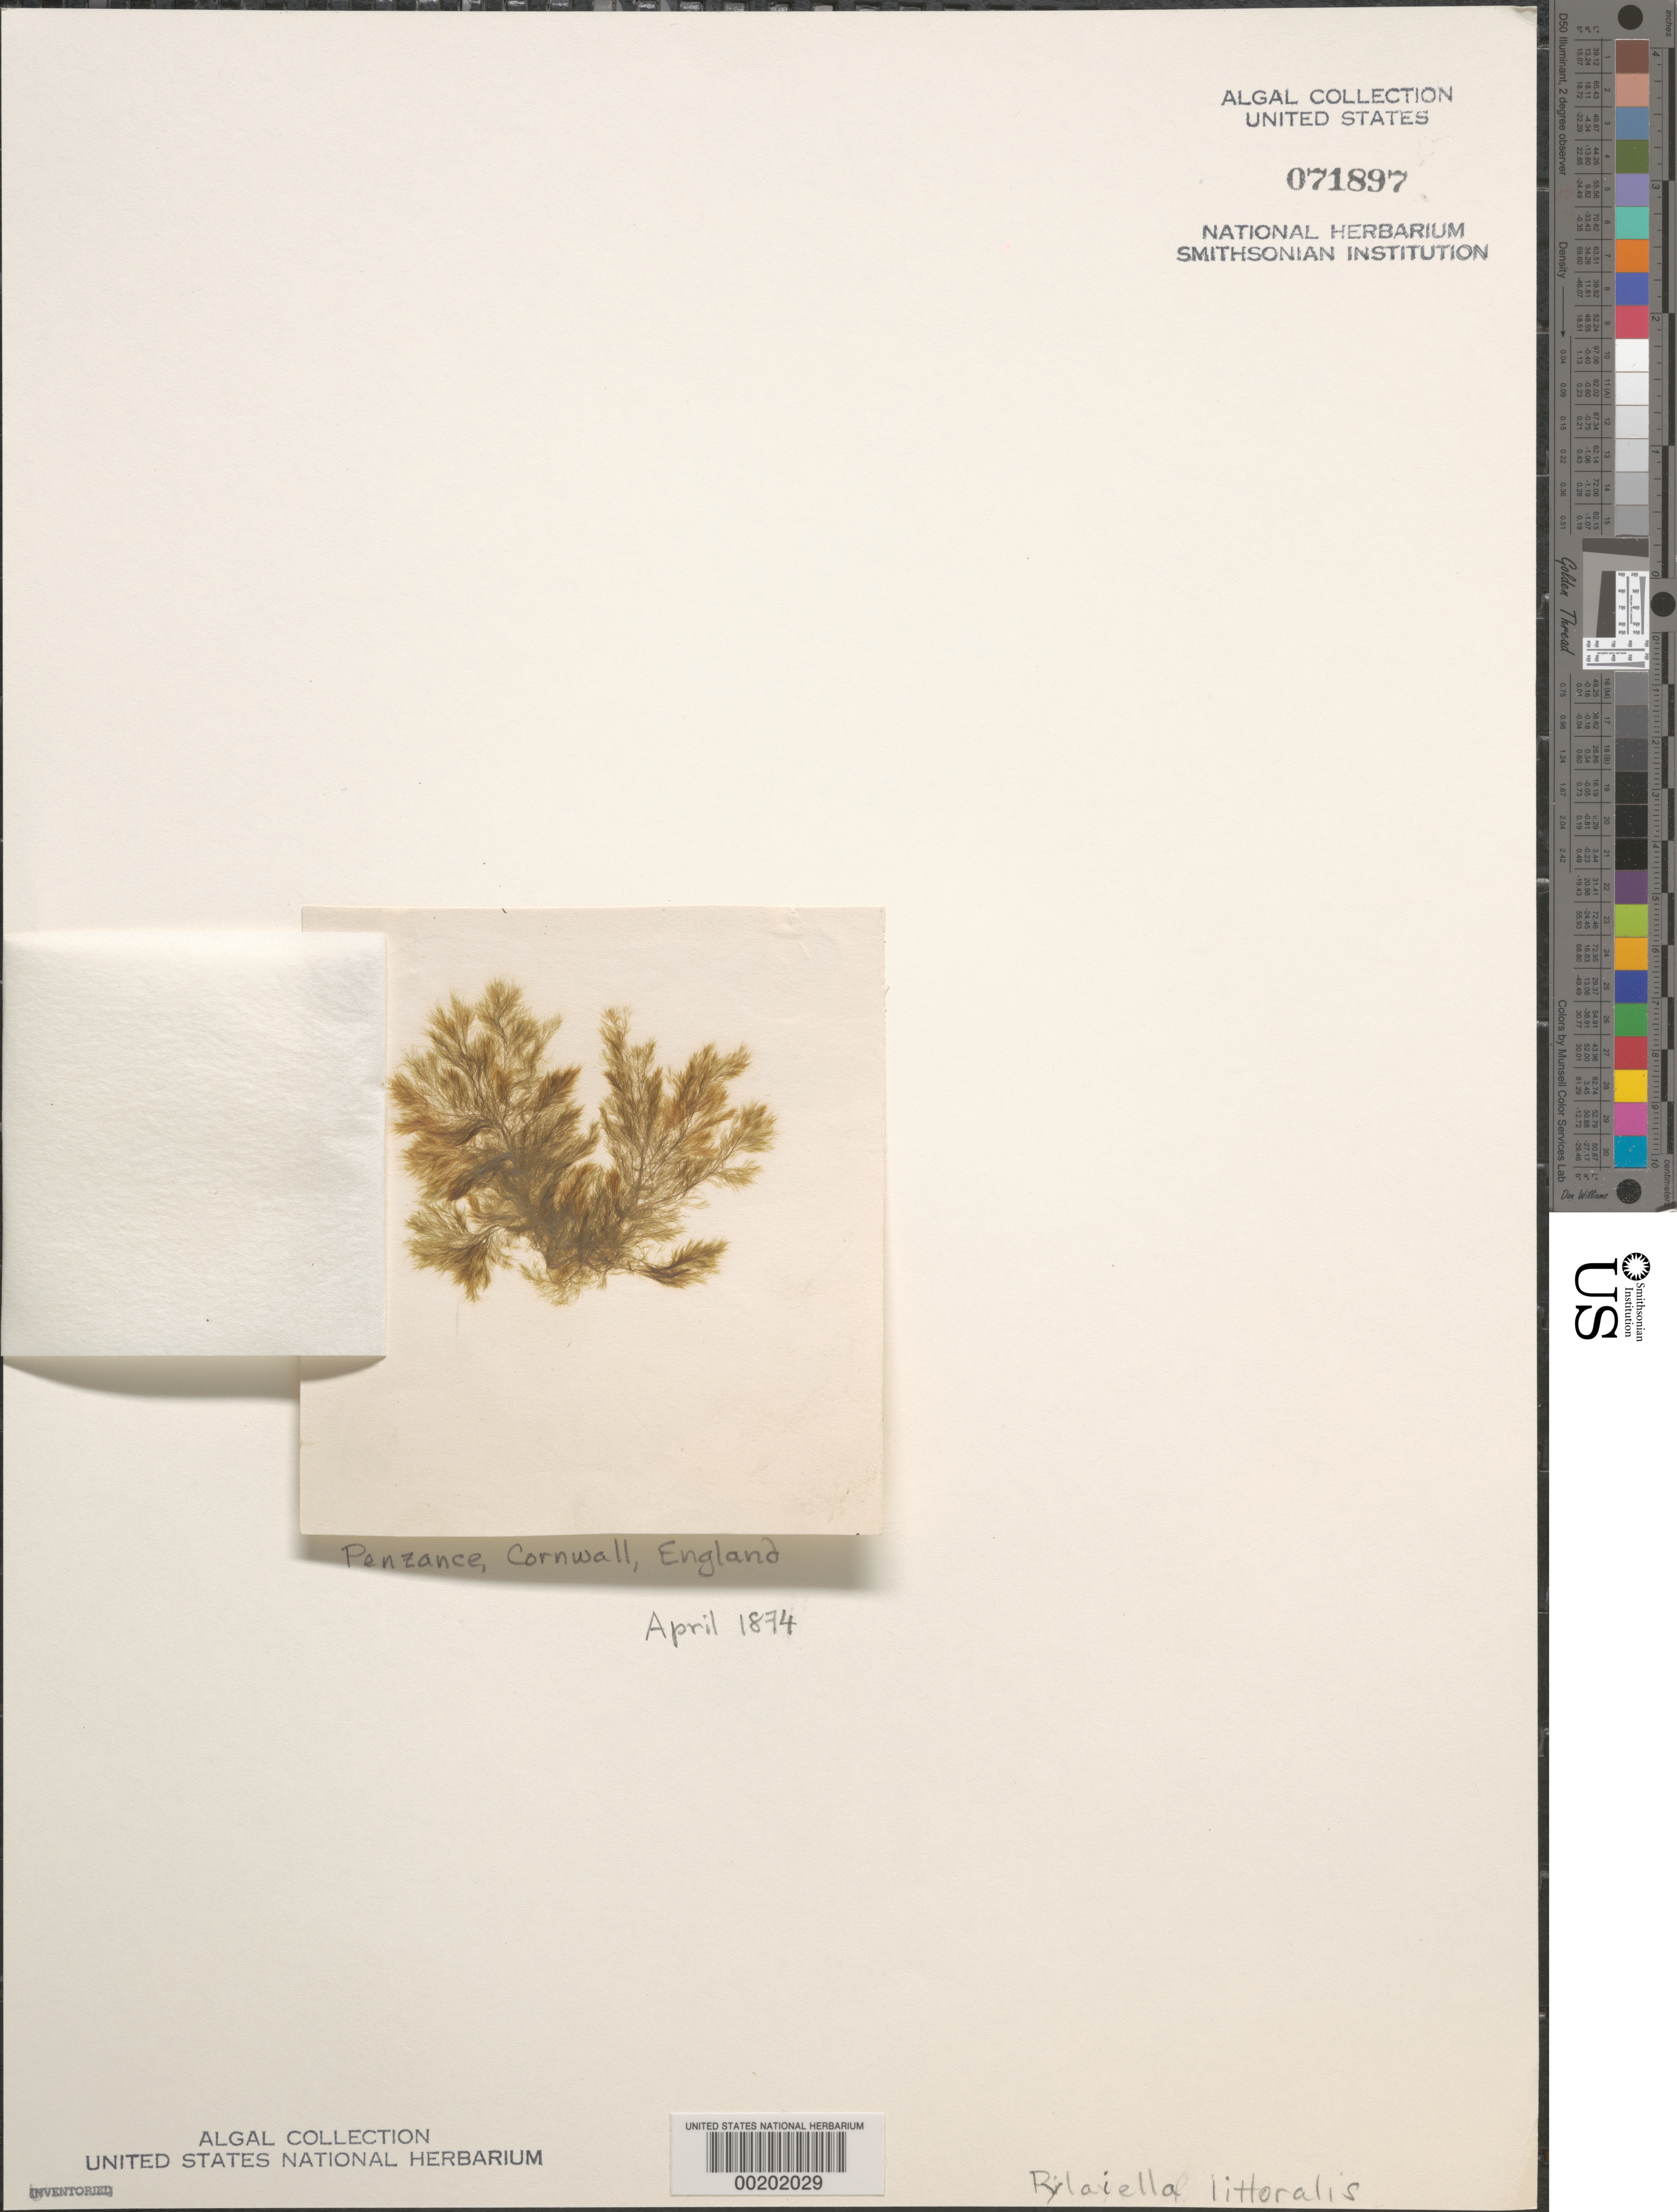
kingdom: Chromista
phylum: Ochrophyta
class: Phaeophyceae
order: Ectocarpales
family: Acinetosporaceae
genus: Pylaiella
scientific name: Pylaiella litoralis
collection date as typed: Apr 1874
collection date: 1874-04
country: United Kingdom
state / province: England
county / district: Cornwall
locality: Penzance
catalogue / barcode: US 71897